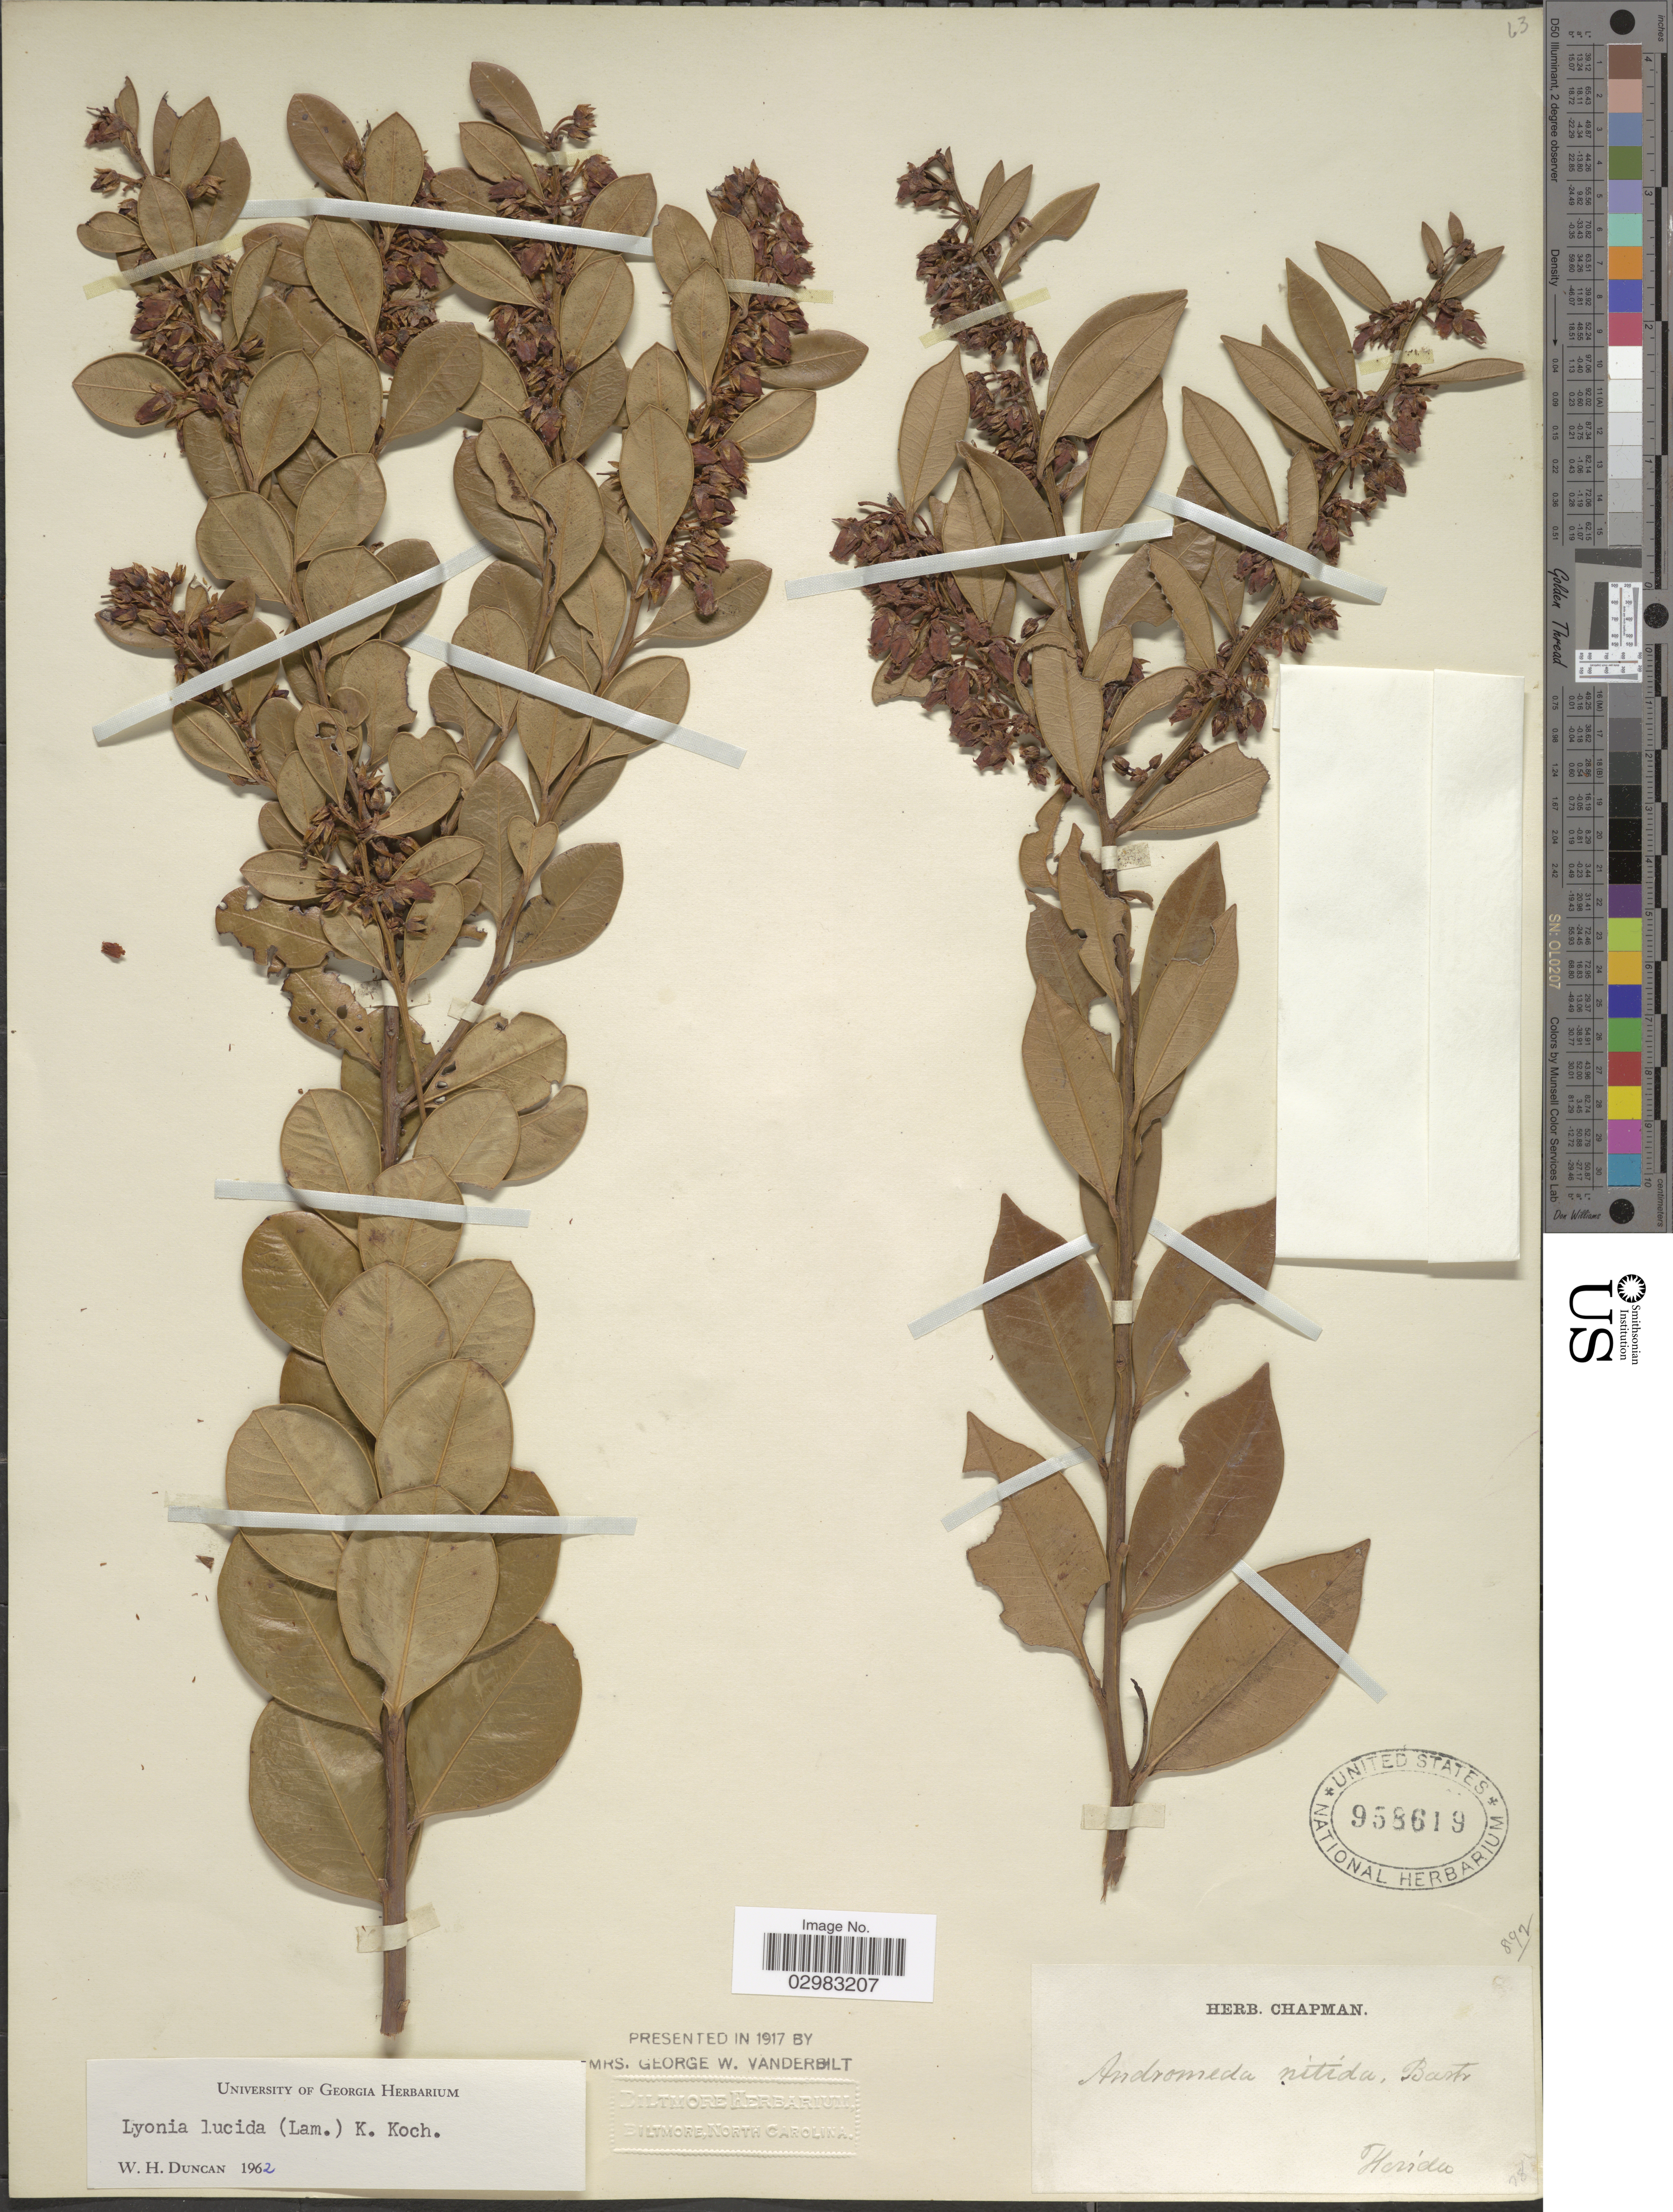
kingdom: Plantae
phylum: Tracheophyta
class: Magnoliopsida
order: Ericales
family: Ericaceae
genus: Lyonia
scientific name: Lyonia lucida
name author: K. Koch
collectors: A. Chapman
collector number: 78?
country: United States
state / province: Florida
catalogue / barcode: US 958619